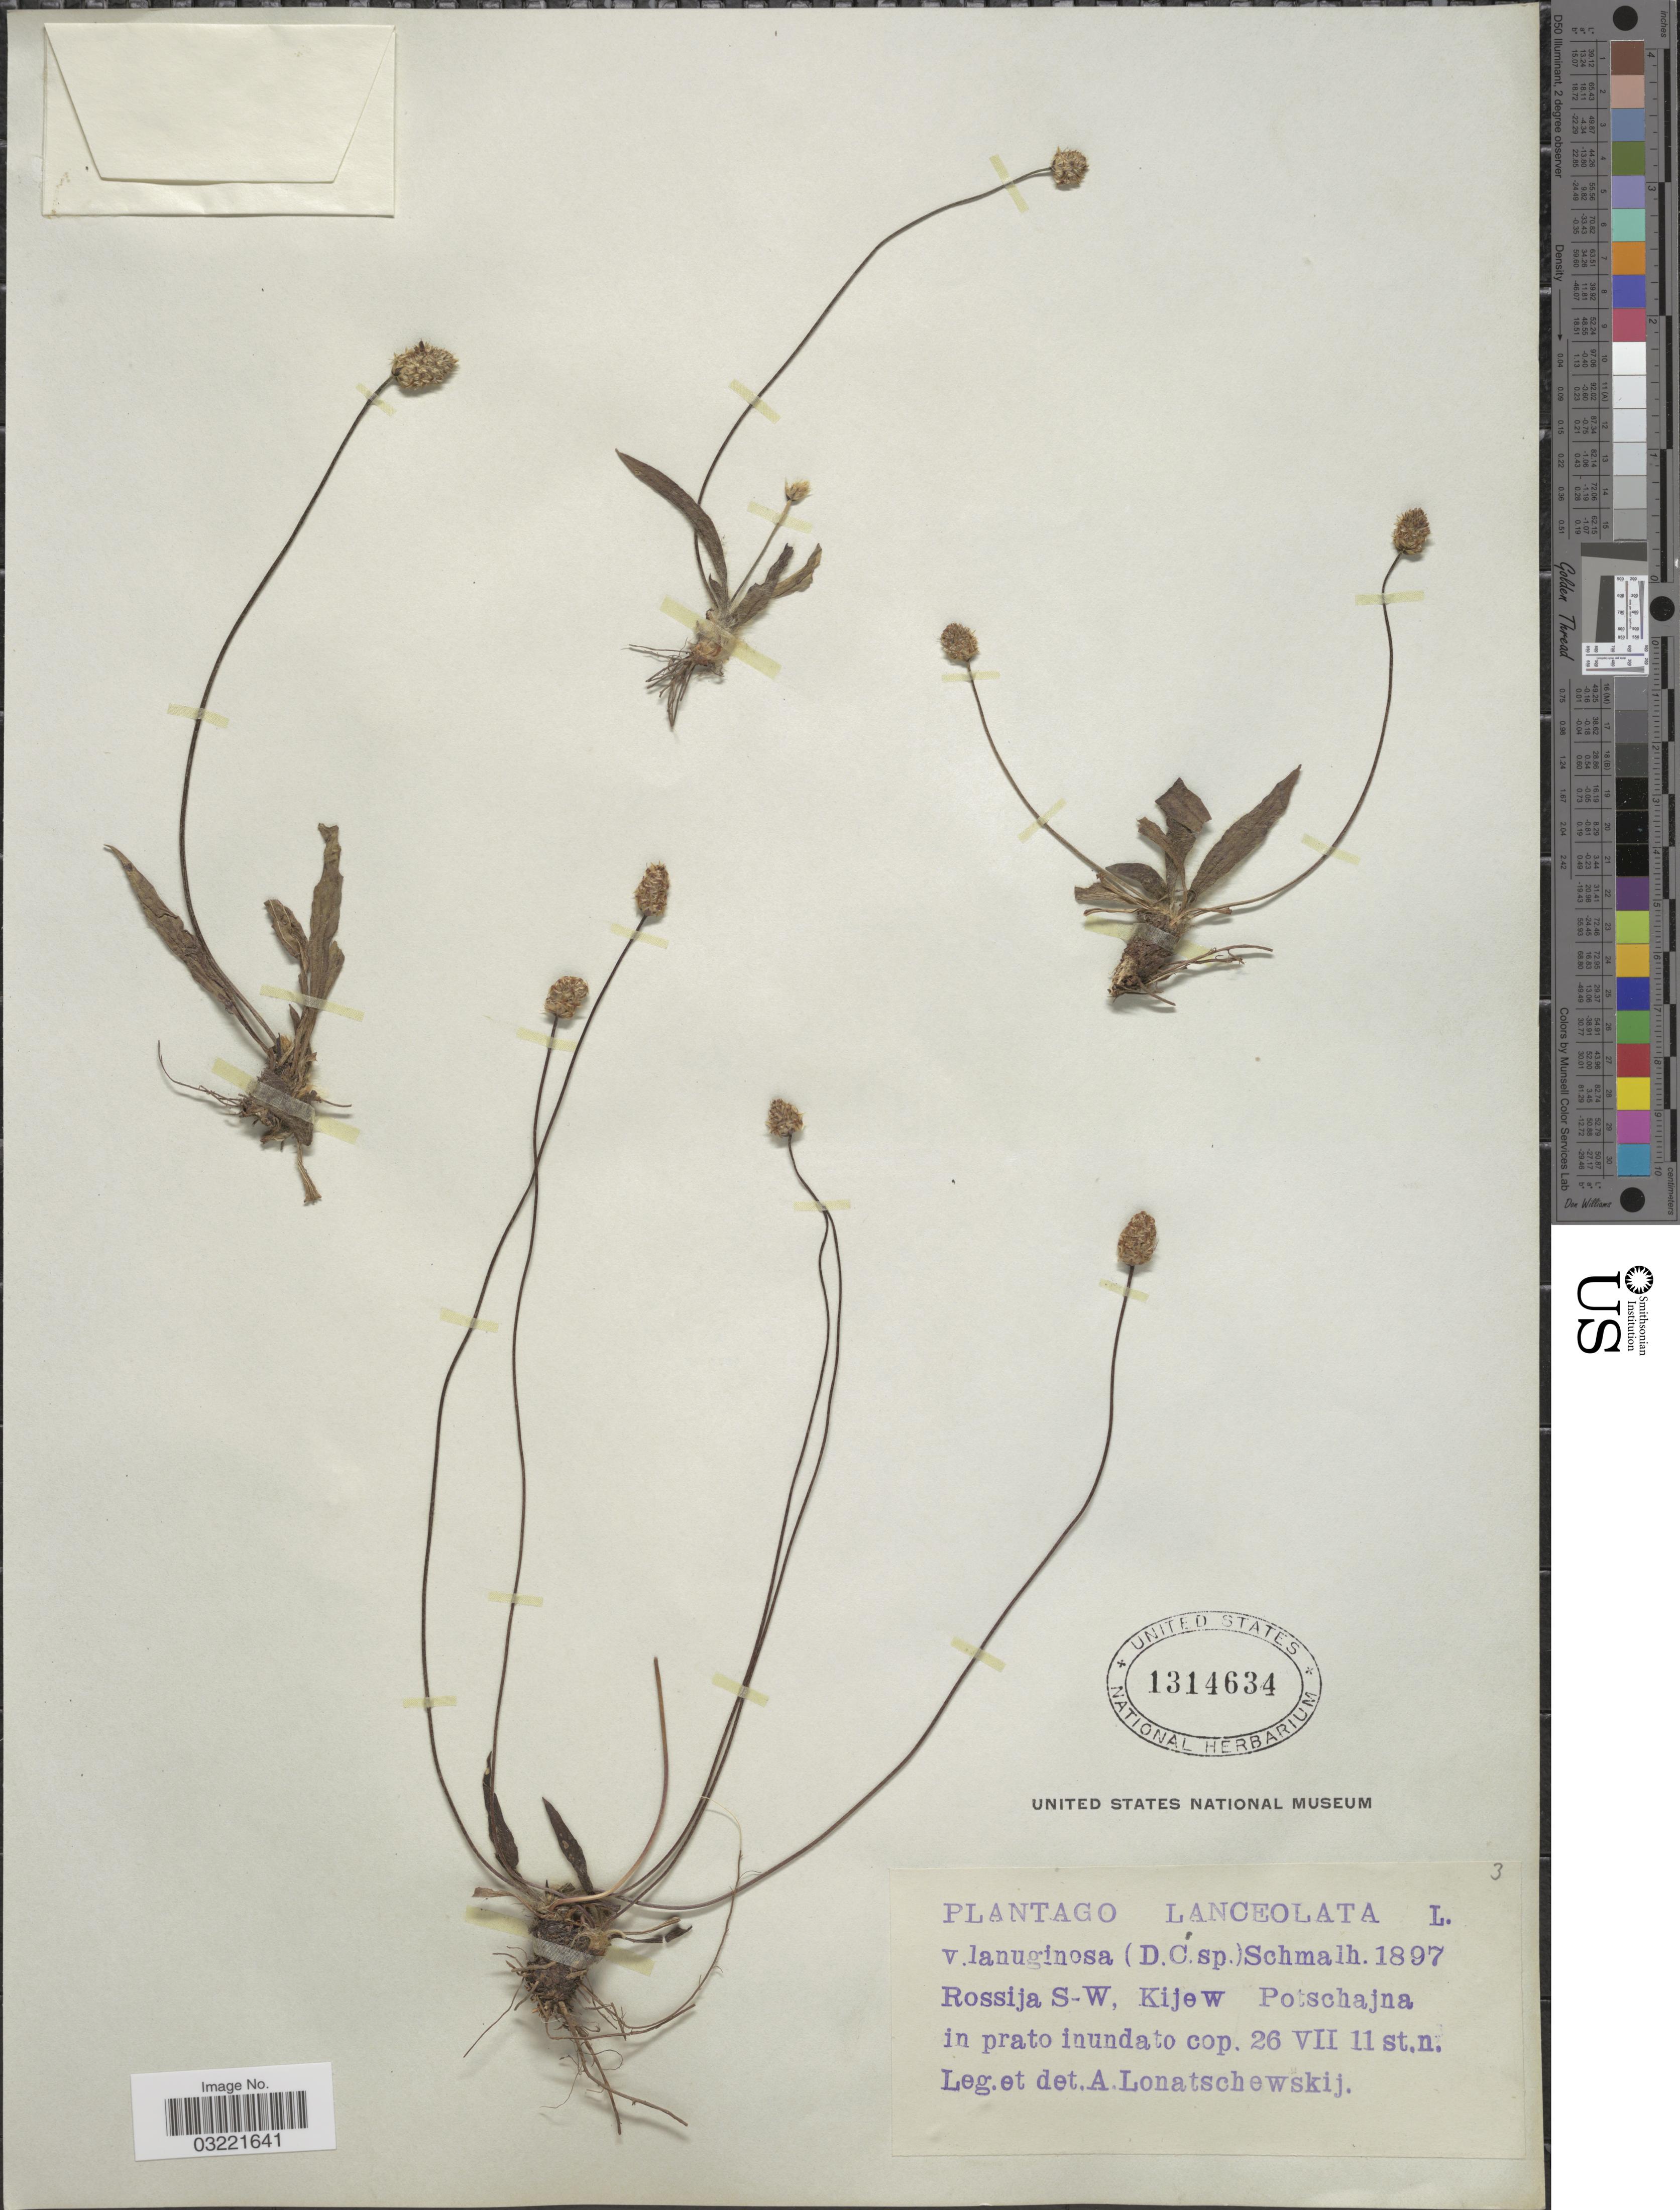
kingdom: Plantae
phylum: Tracheophyta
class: Magnoliopsida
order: Lamiales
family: Plantaginaceae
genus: Plantago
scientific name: Plantago lanceolata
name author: L.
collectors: A. Lonatschewskij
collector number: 3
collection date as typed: Transcribed d/m/y: 26/7/11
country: Ukraine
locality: Rossija S-W, Kijew Potschajna.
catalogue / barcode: US 1314634